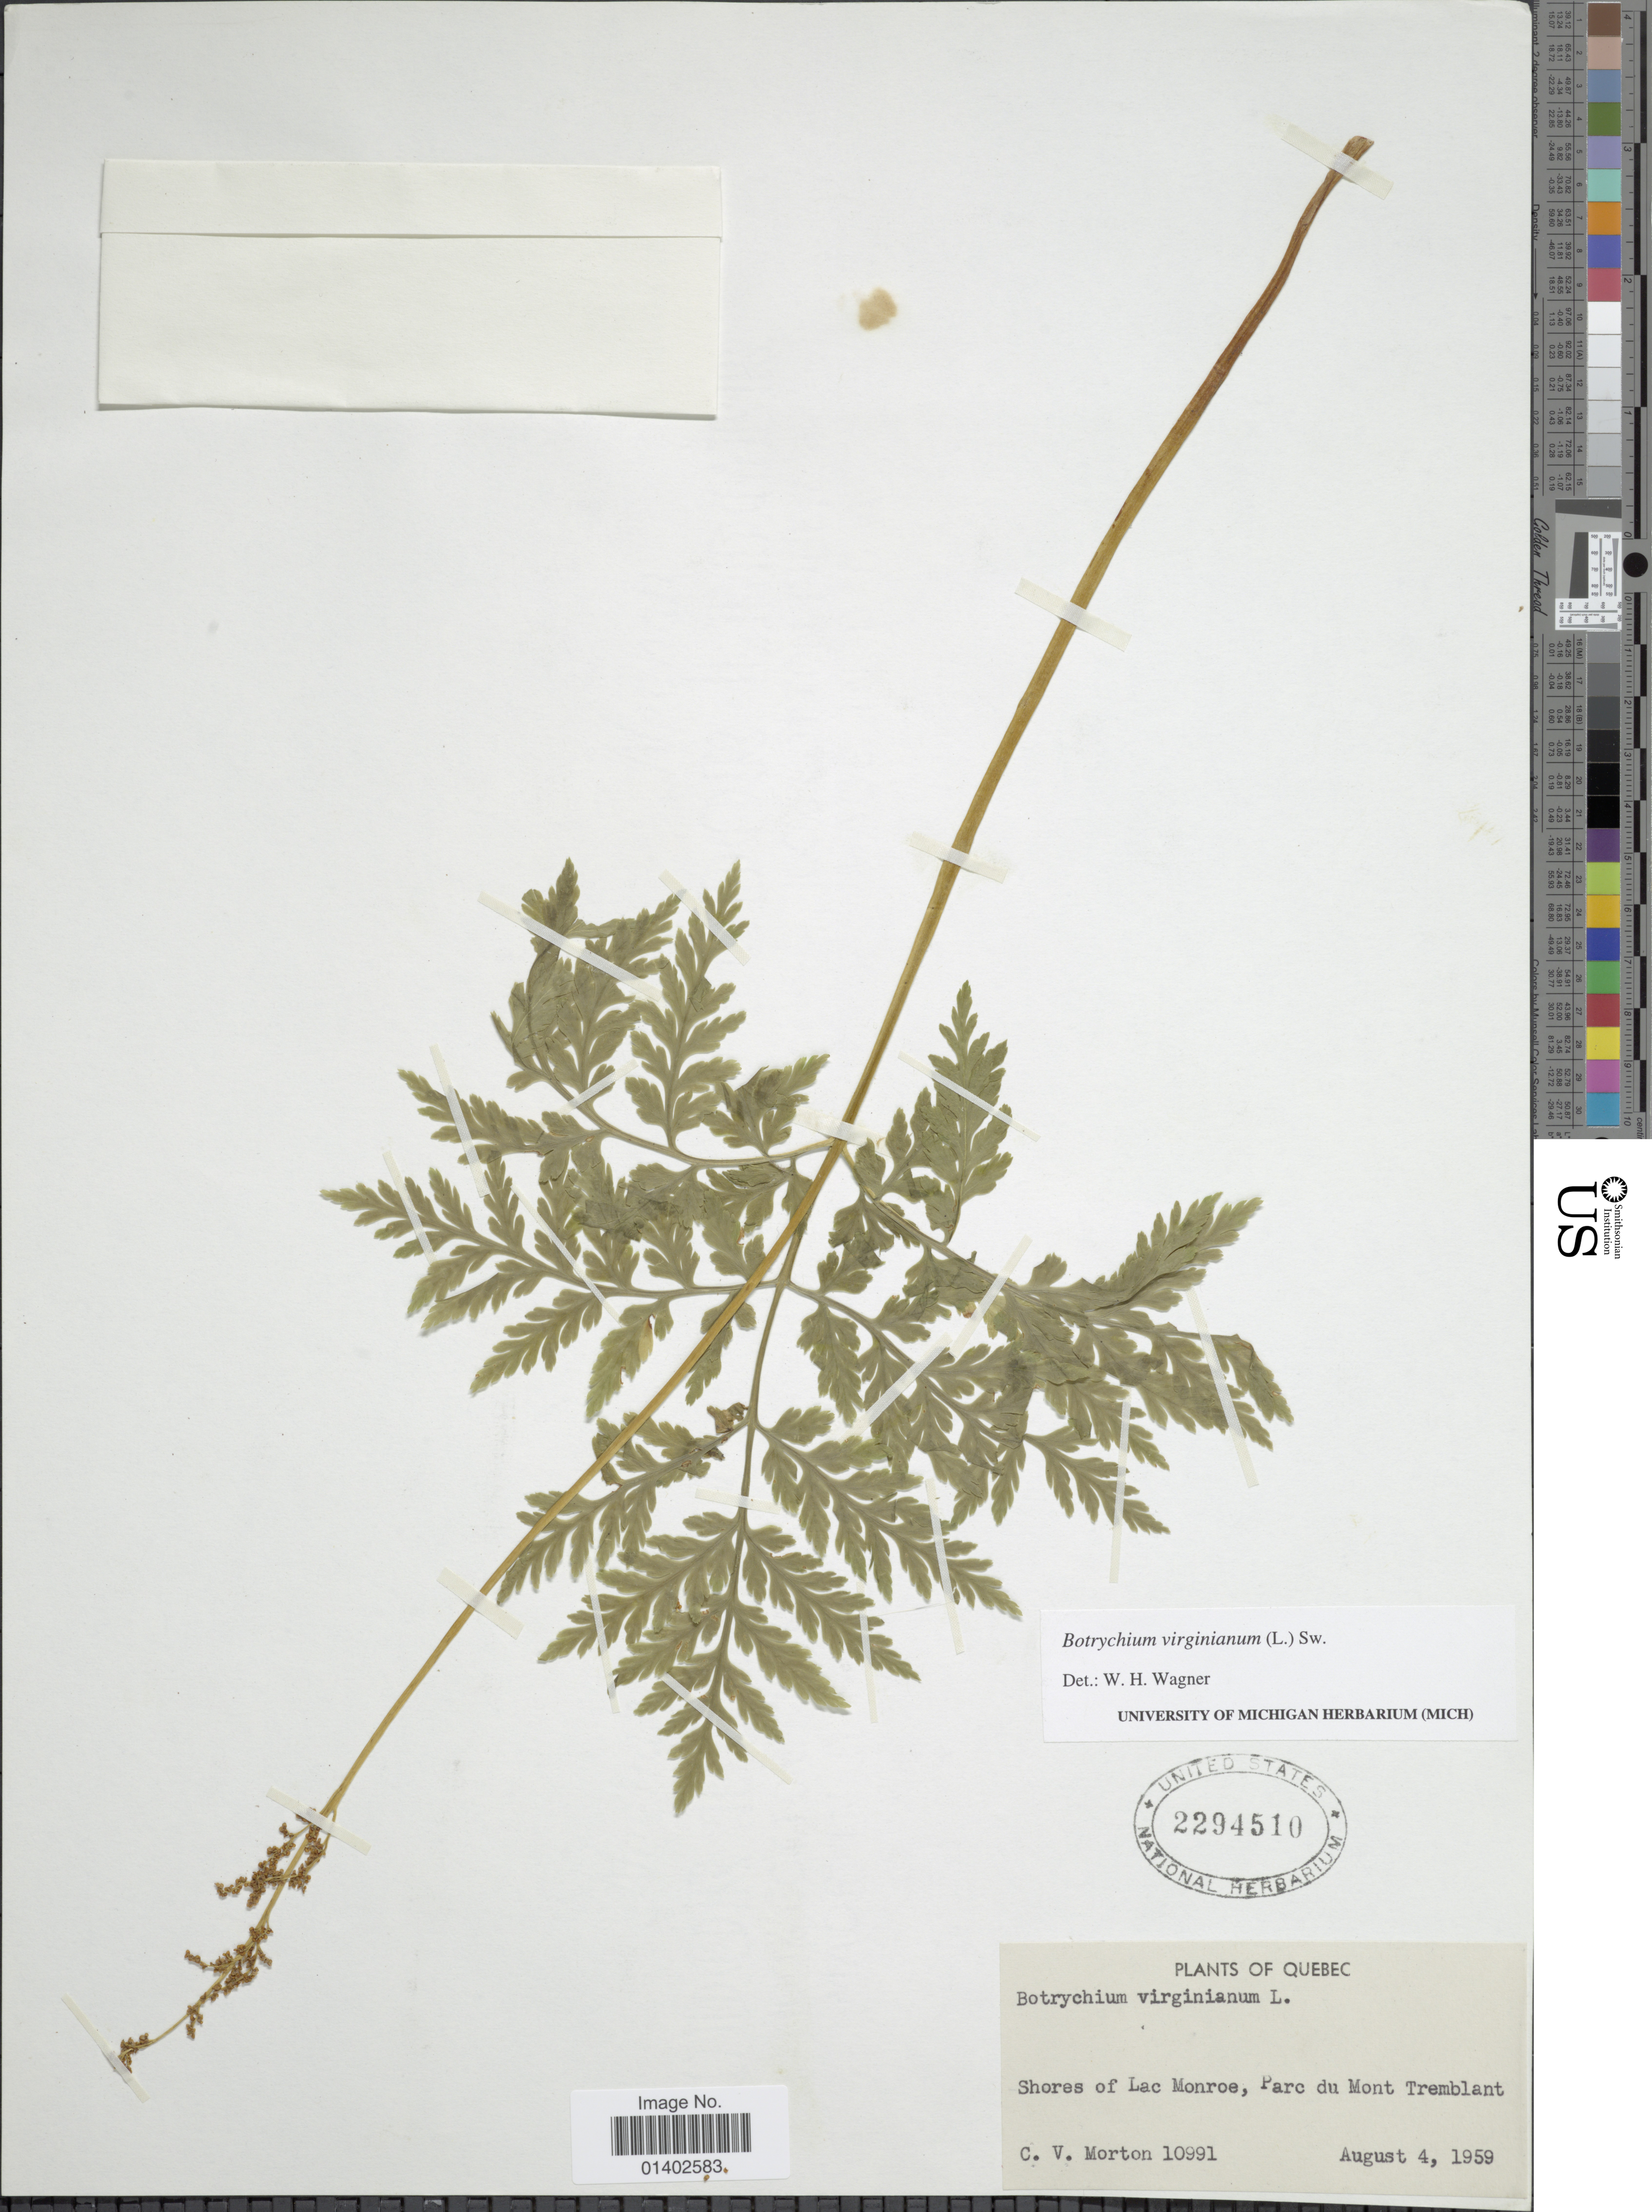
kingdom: Plantae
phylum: Tracheophyta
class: Polypodiopsida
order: Ophioglossales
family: Ophioglossaceae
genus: Botrychium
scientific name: Botrychium virginianum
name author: (L.) Sw.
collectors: C. V. Morton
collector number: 10991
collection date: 1959-08-04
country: Canada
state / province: Quebec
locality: Shores of Lac Monroe, Parc du Mont Tremblant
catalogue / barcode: US 2294510